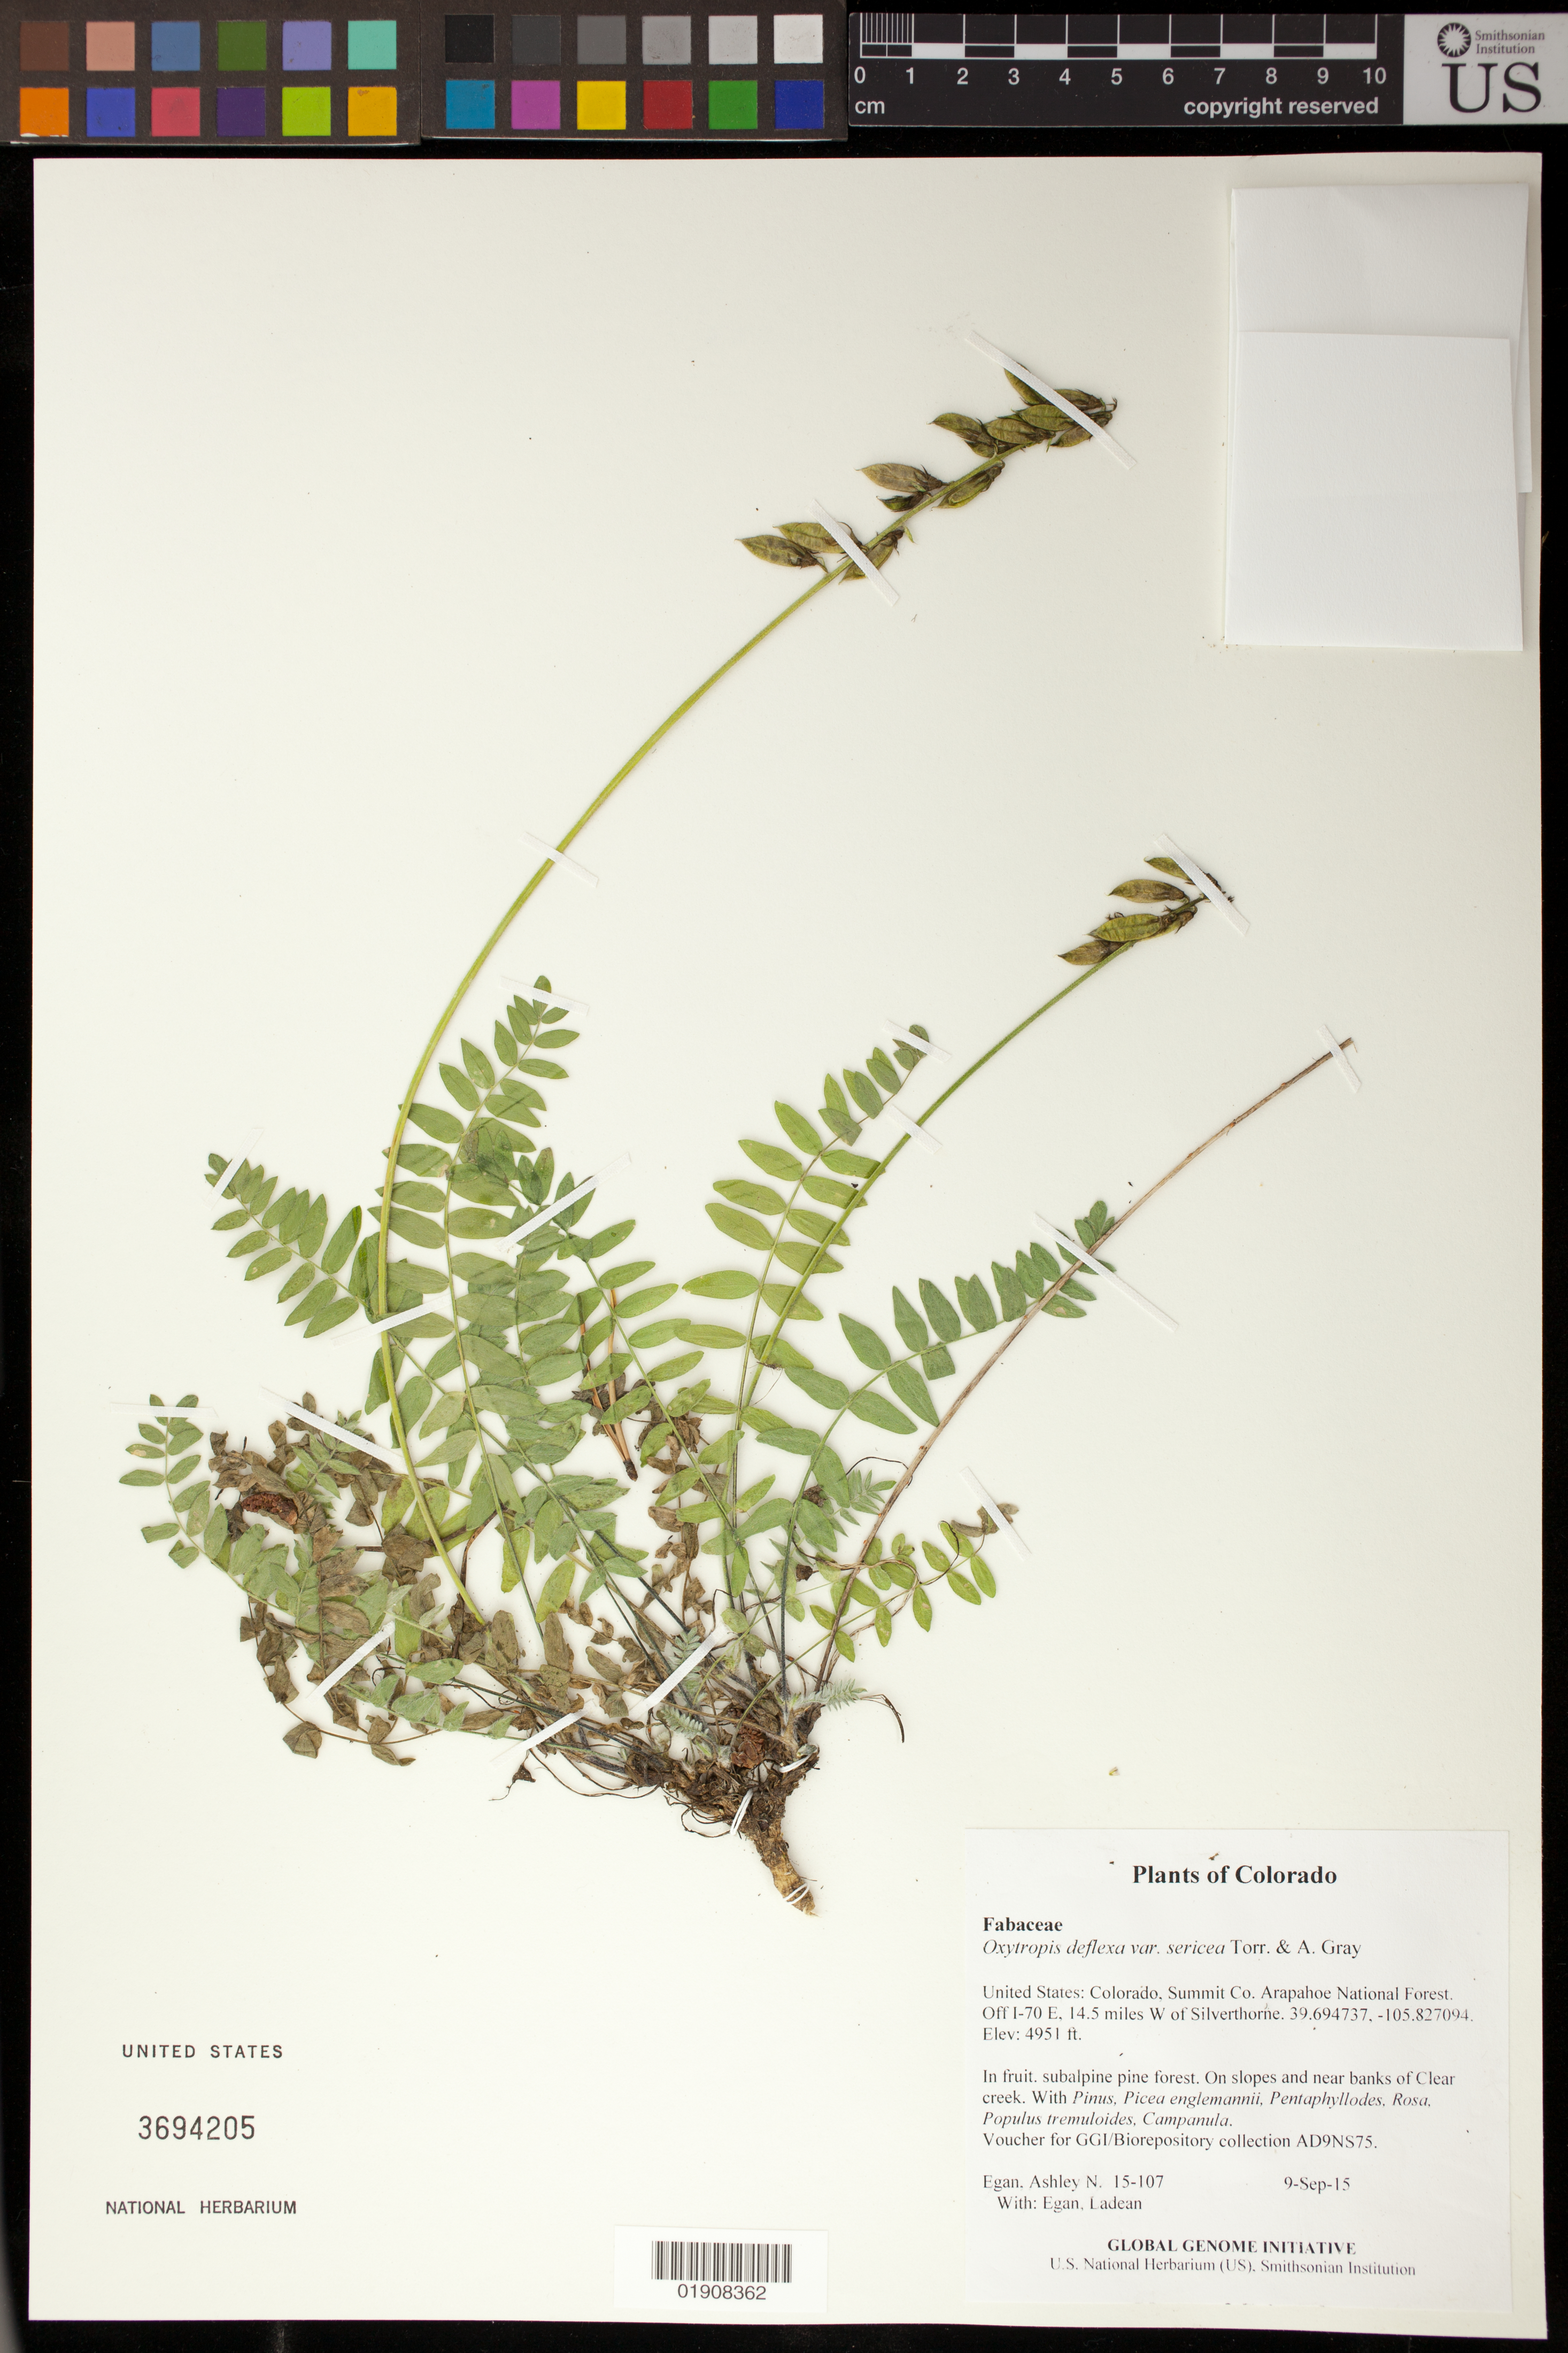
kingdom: Plantae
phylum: Tracheophyta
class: Magnoliopsida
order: Fabales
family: Fabaceae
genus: Oxytropis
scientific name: Oxytropis deflexa var. sericea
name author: Torr. & A. Gray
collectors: A. N. Egan & L. Egan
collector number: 15-107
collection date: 2015-09-09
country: United States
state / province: Colorado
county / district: Summit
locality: Arapahoe National Forest. Off I-70 E, 14.5 miles W of Silverthorne.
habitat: subalpine pine forest. On slopes and near banks of Clear creek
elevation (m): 1509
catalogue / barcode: US 3694205